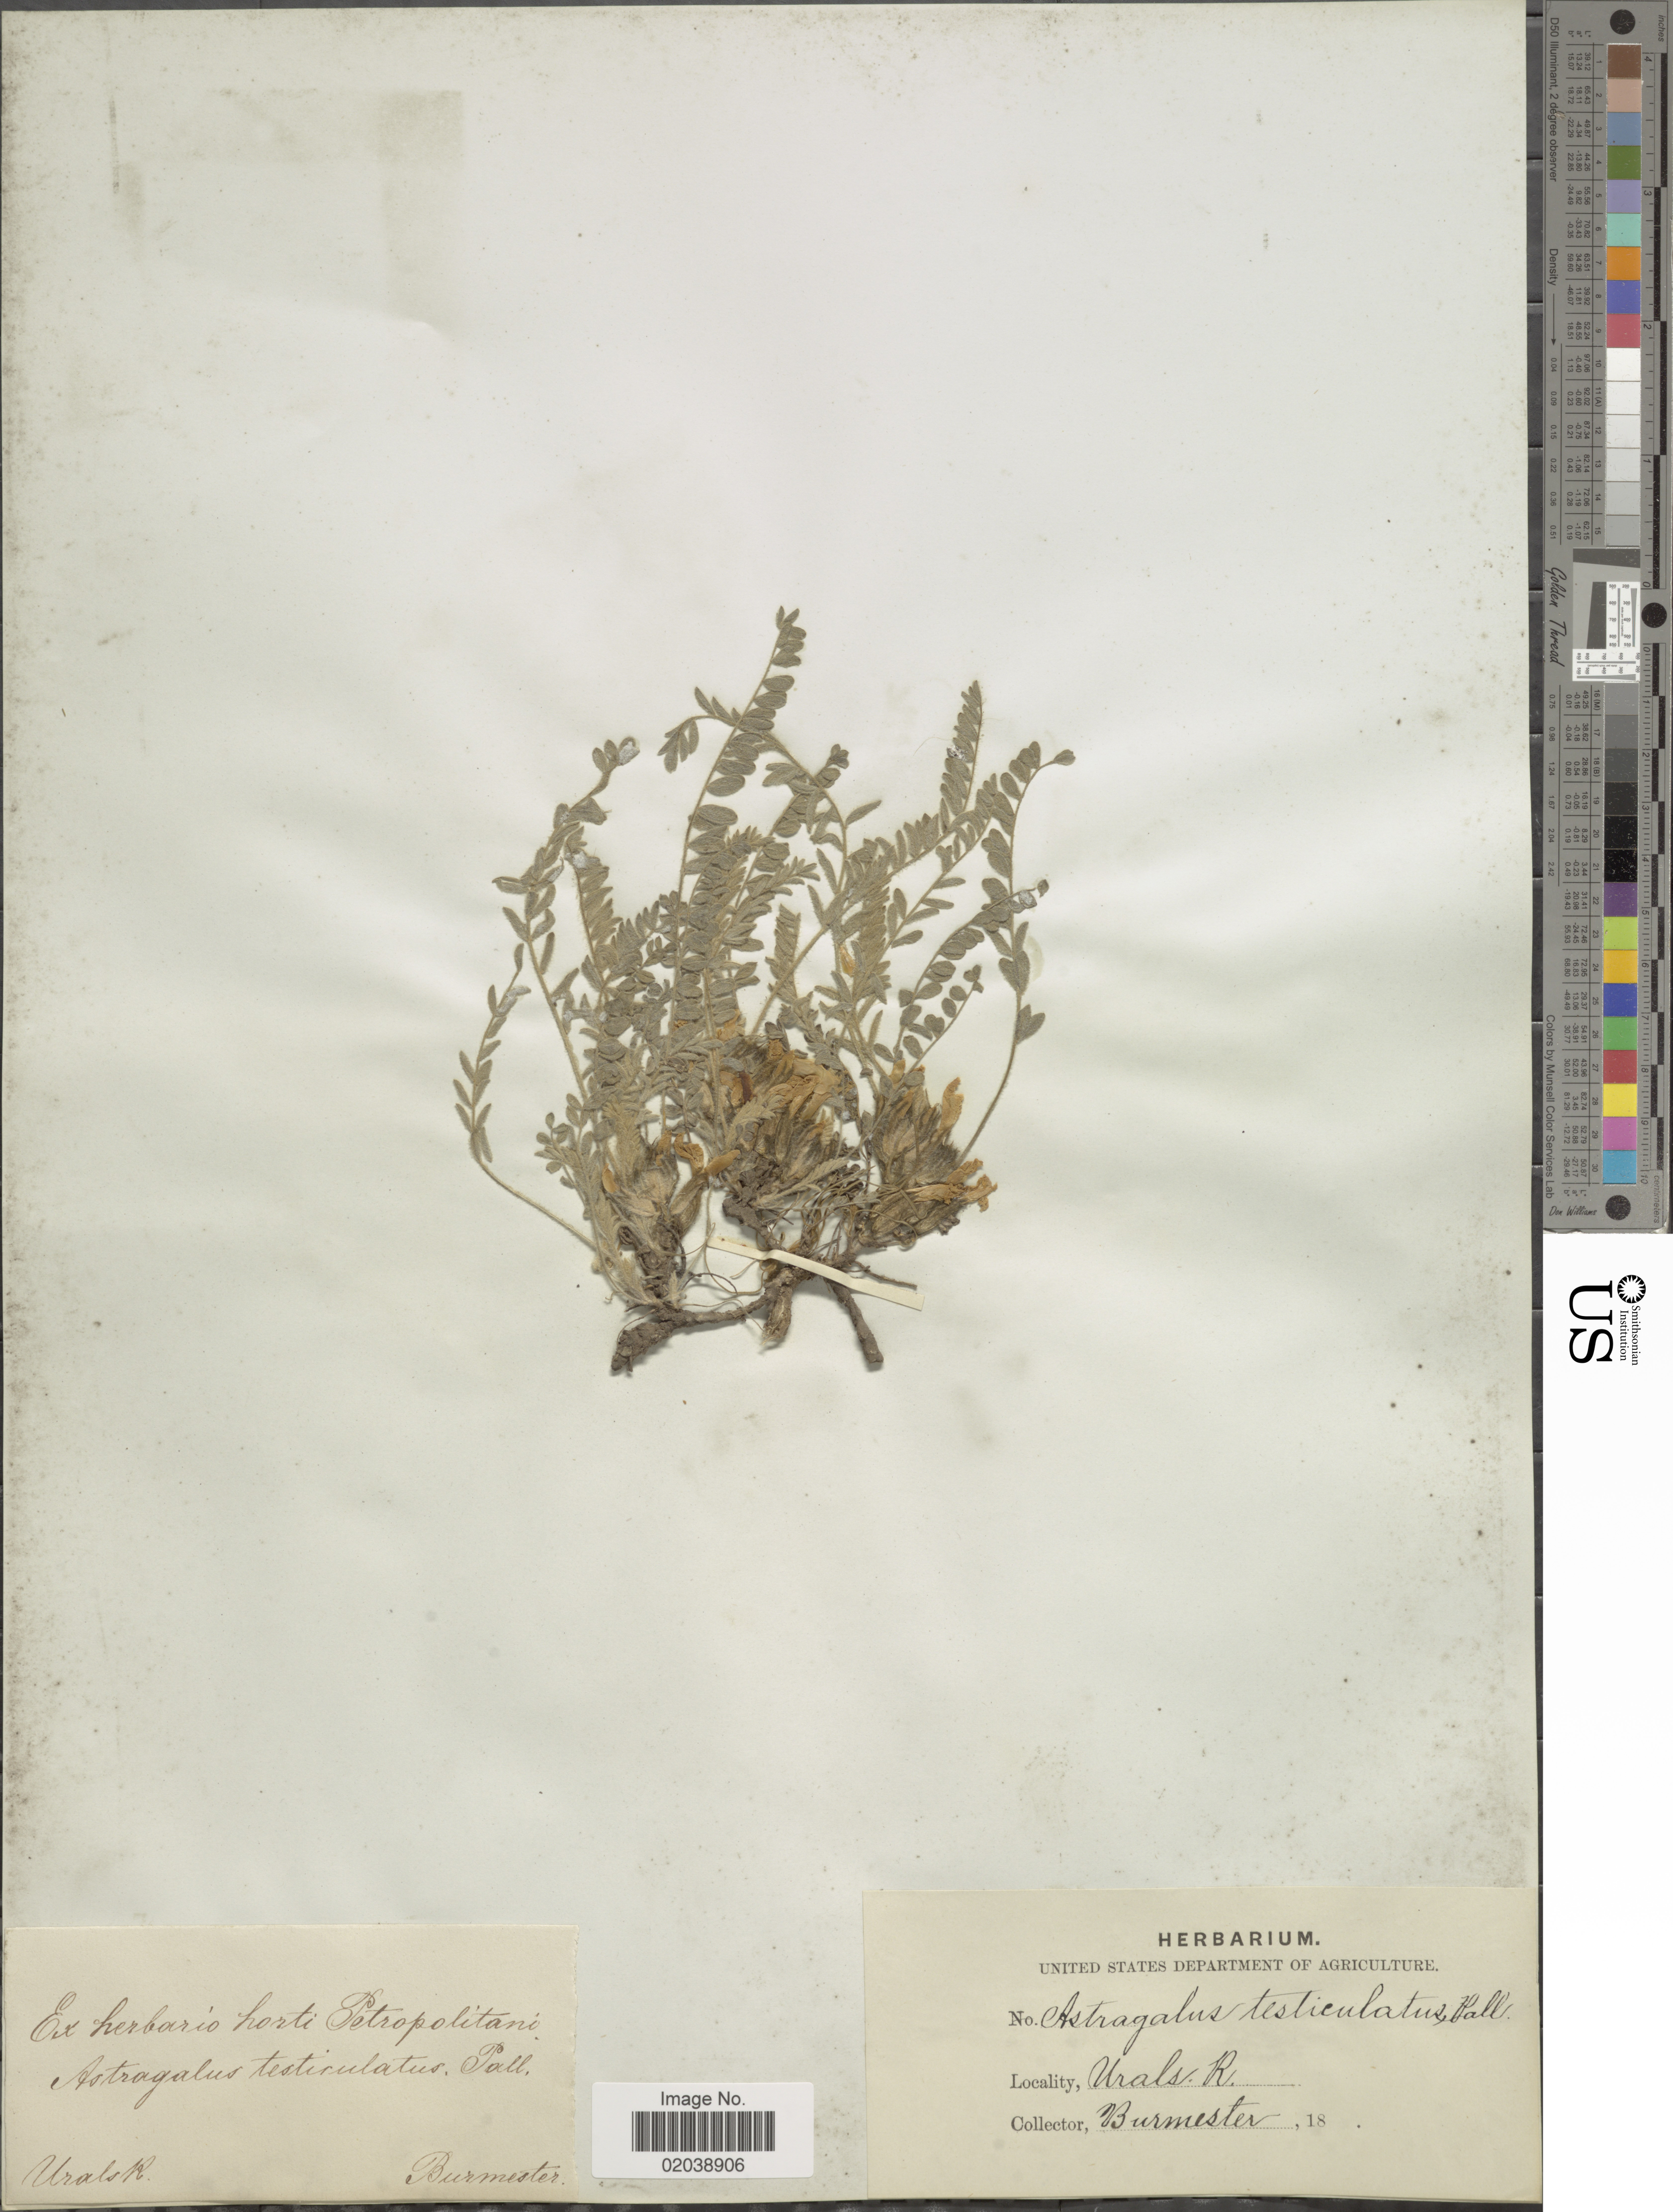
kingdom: Plantae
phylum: Tracheophyta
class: Magnoliopsida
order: Fabales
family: Fabaceae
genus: Astragalus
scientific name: Astragalus testiculatus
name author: Pall.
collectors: Burmester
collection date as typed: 18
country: Russian Federation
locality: Urals R.